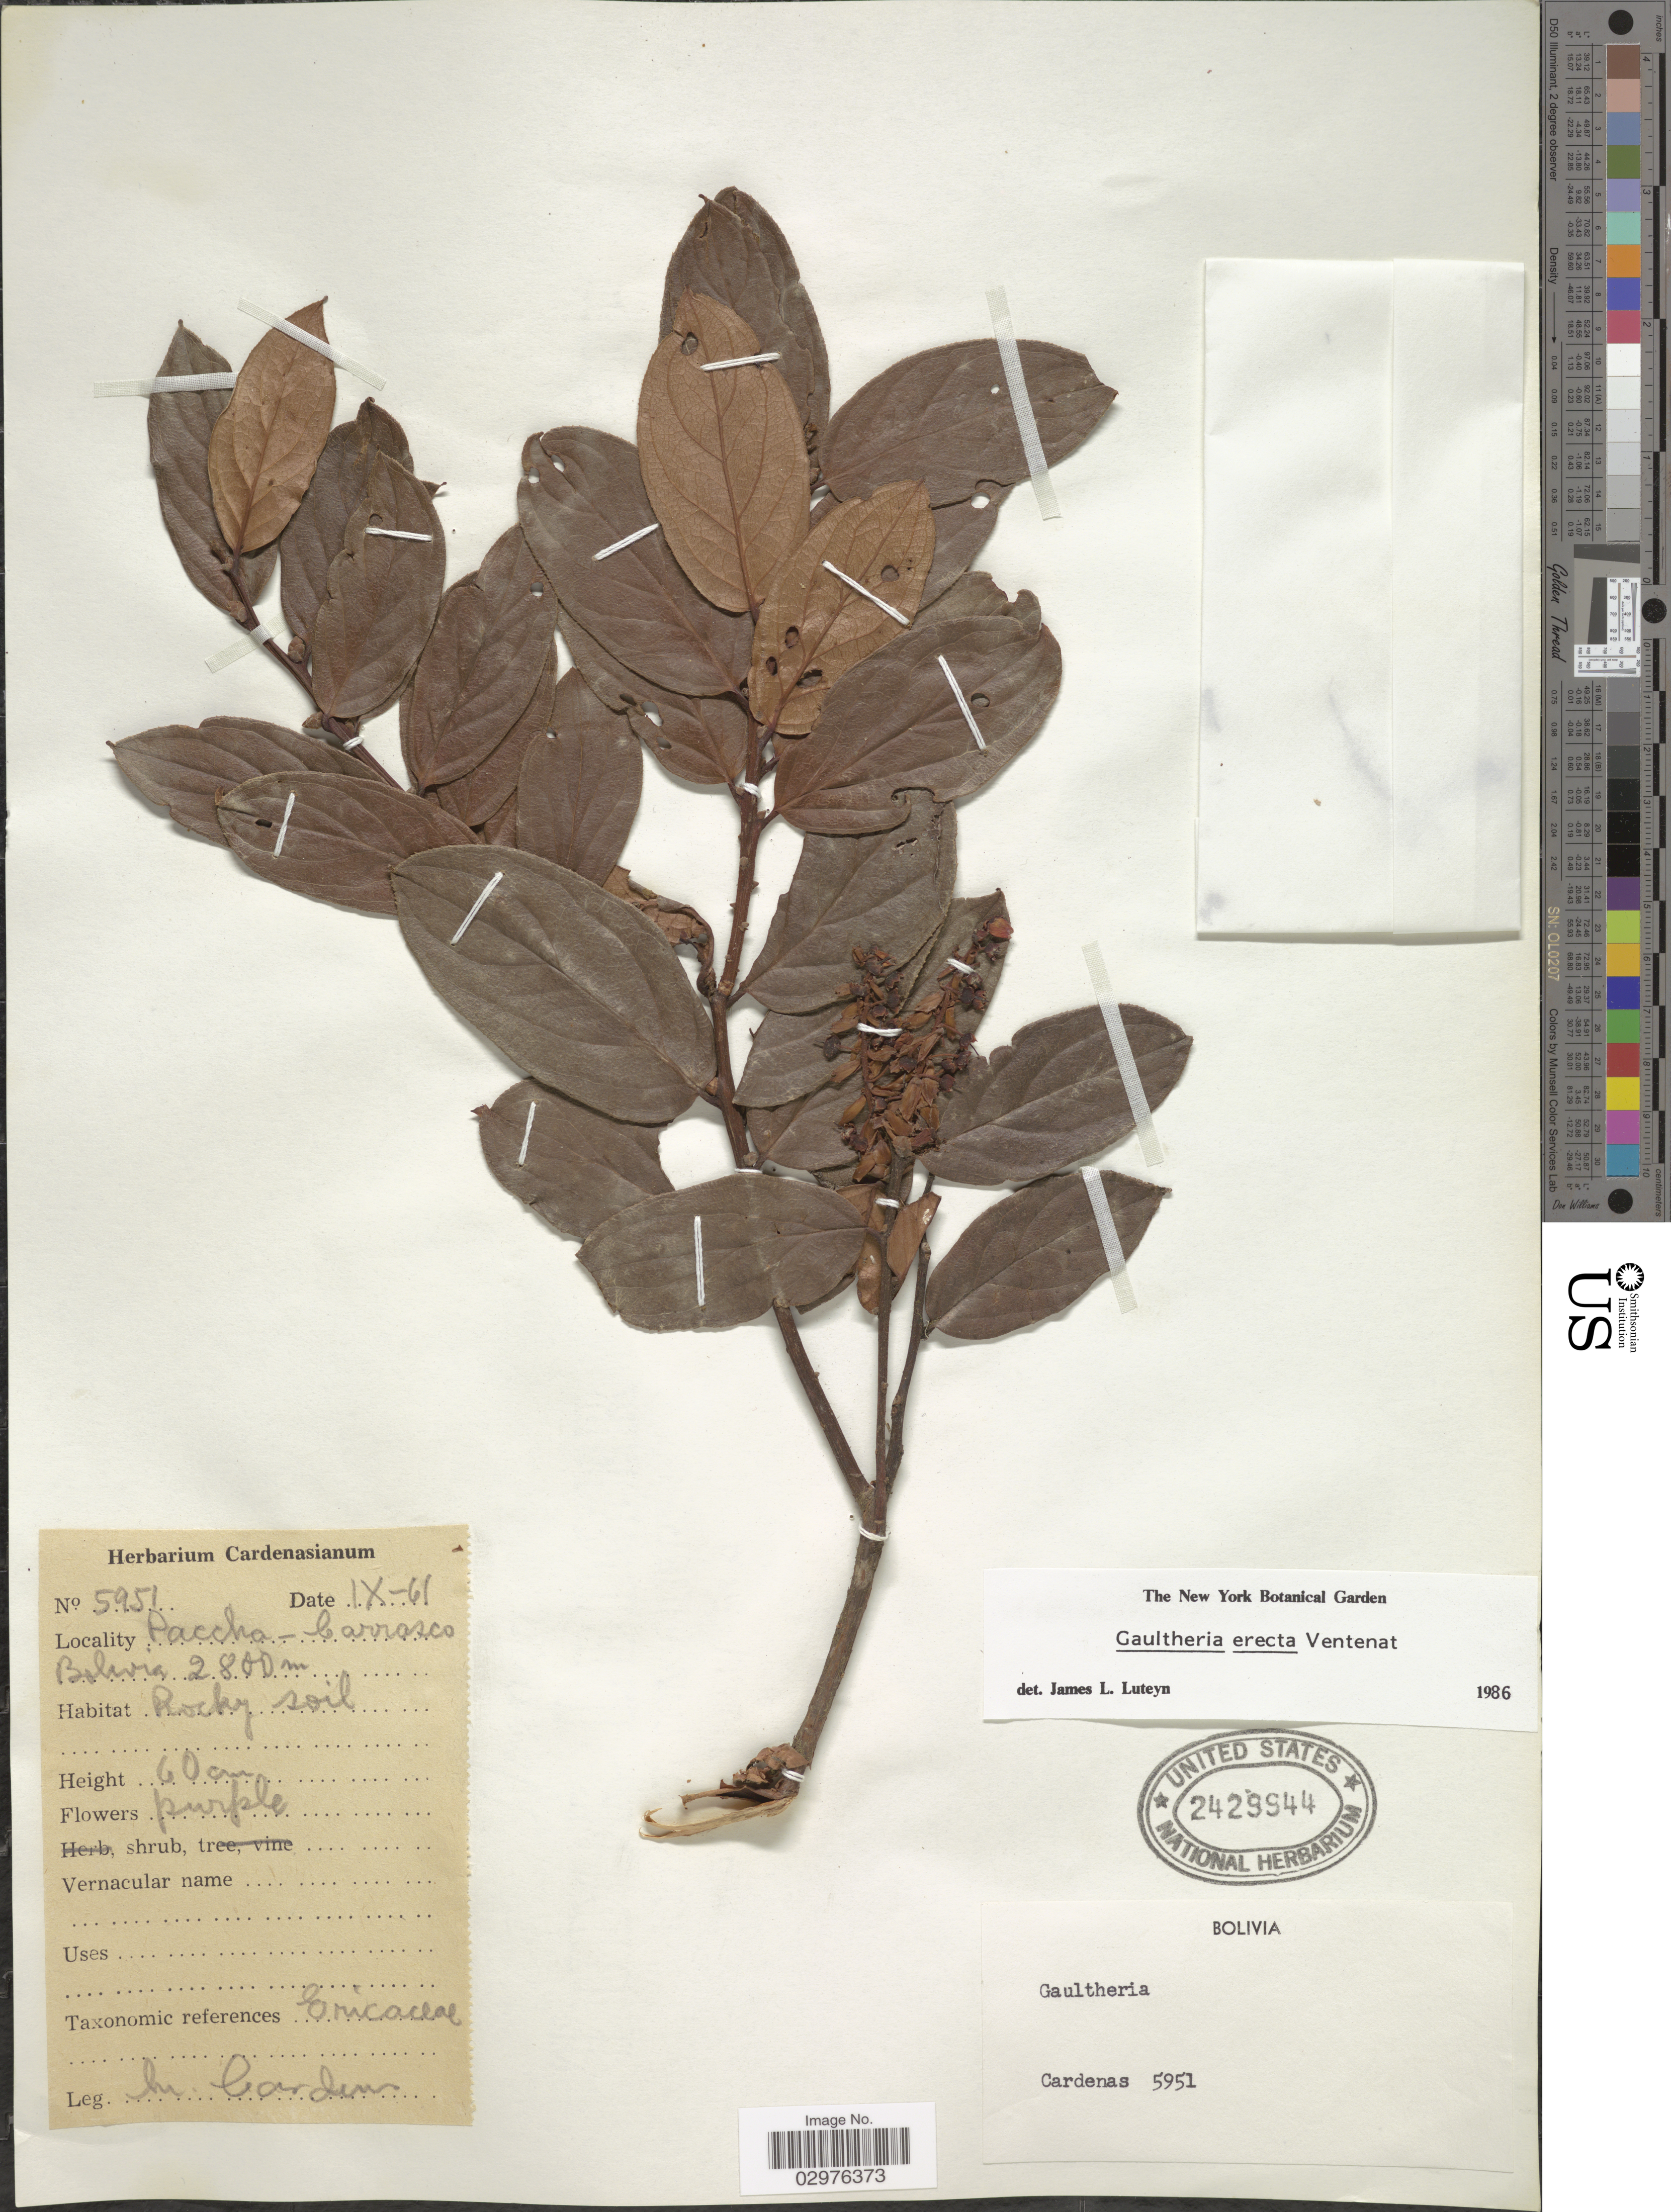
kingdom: Plantae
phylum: Tracheophyta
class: Magnoliopsida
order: Ericales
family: Ericaceae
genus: Gaultheria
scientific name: Gaultheria erecta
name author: Vent.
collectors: M. Cárdenas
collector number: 5951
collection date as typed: Transcribed d/m/y: /9/61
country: Bolivia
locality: Paccha - Carrasco.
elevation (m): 2800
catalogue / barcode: US 2429944